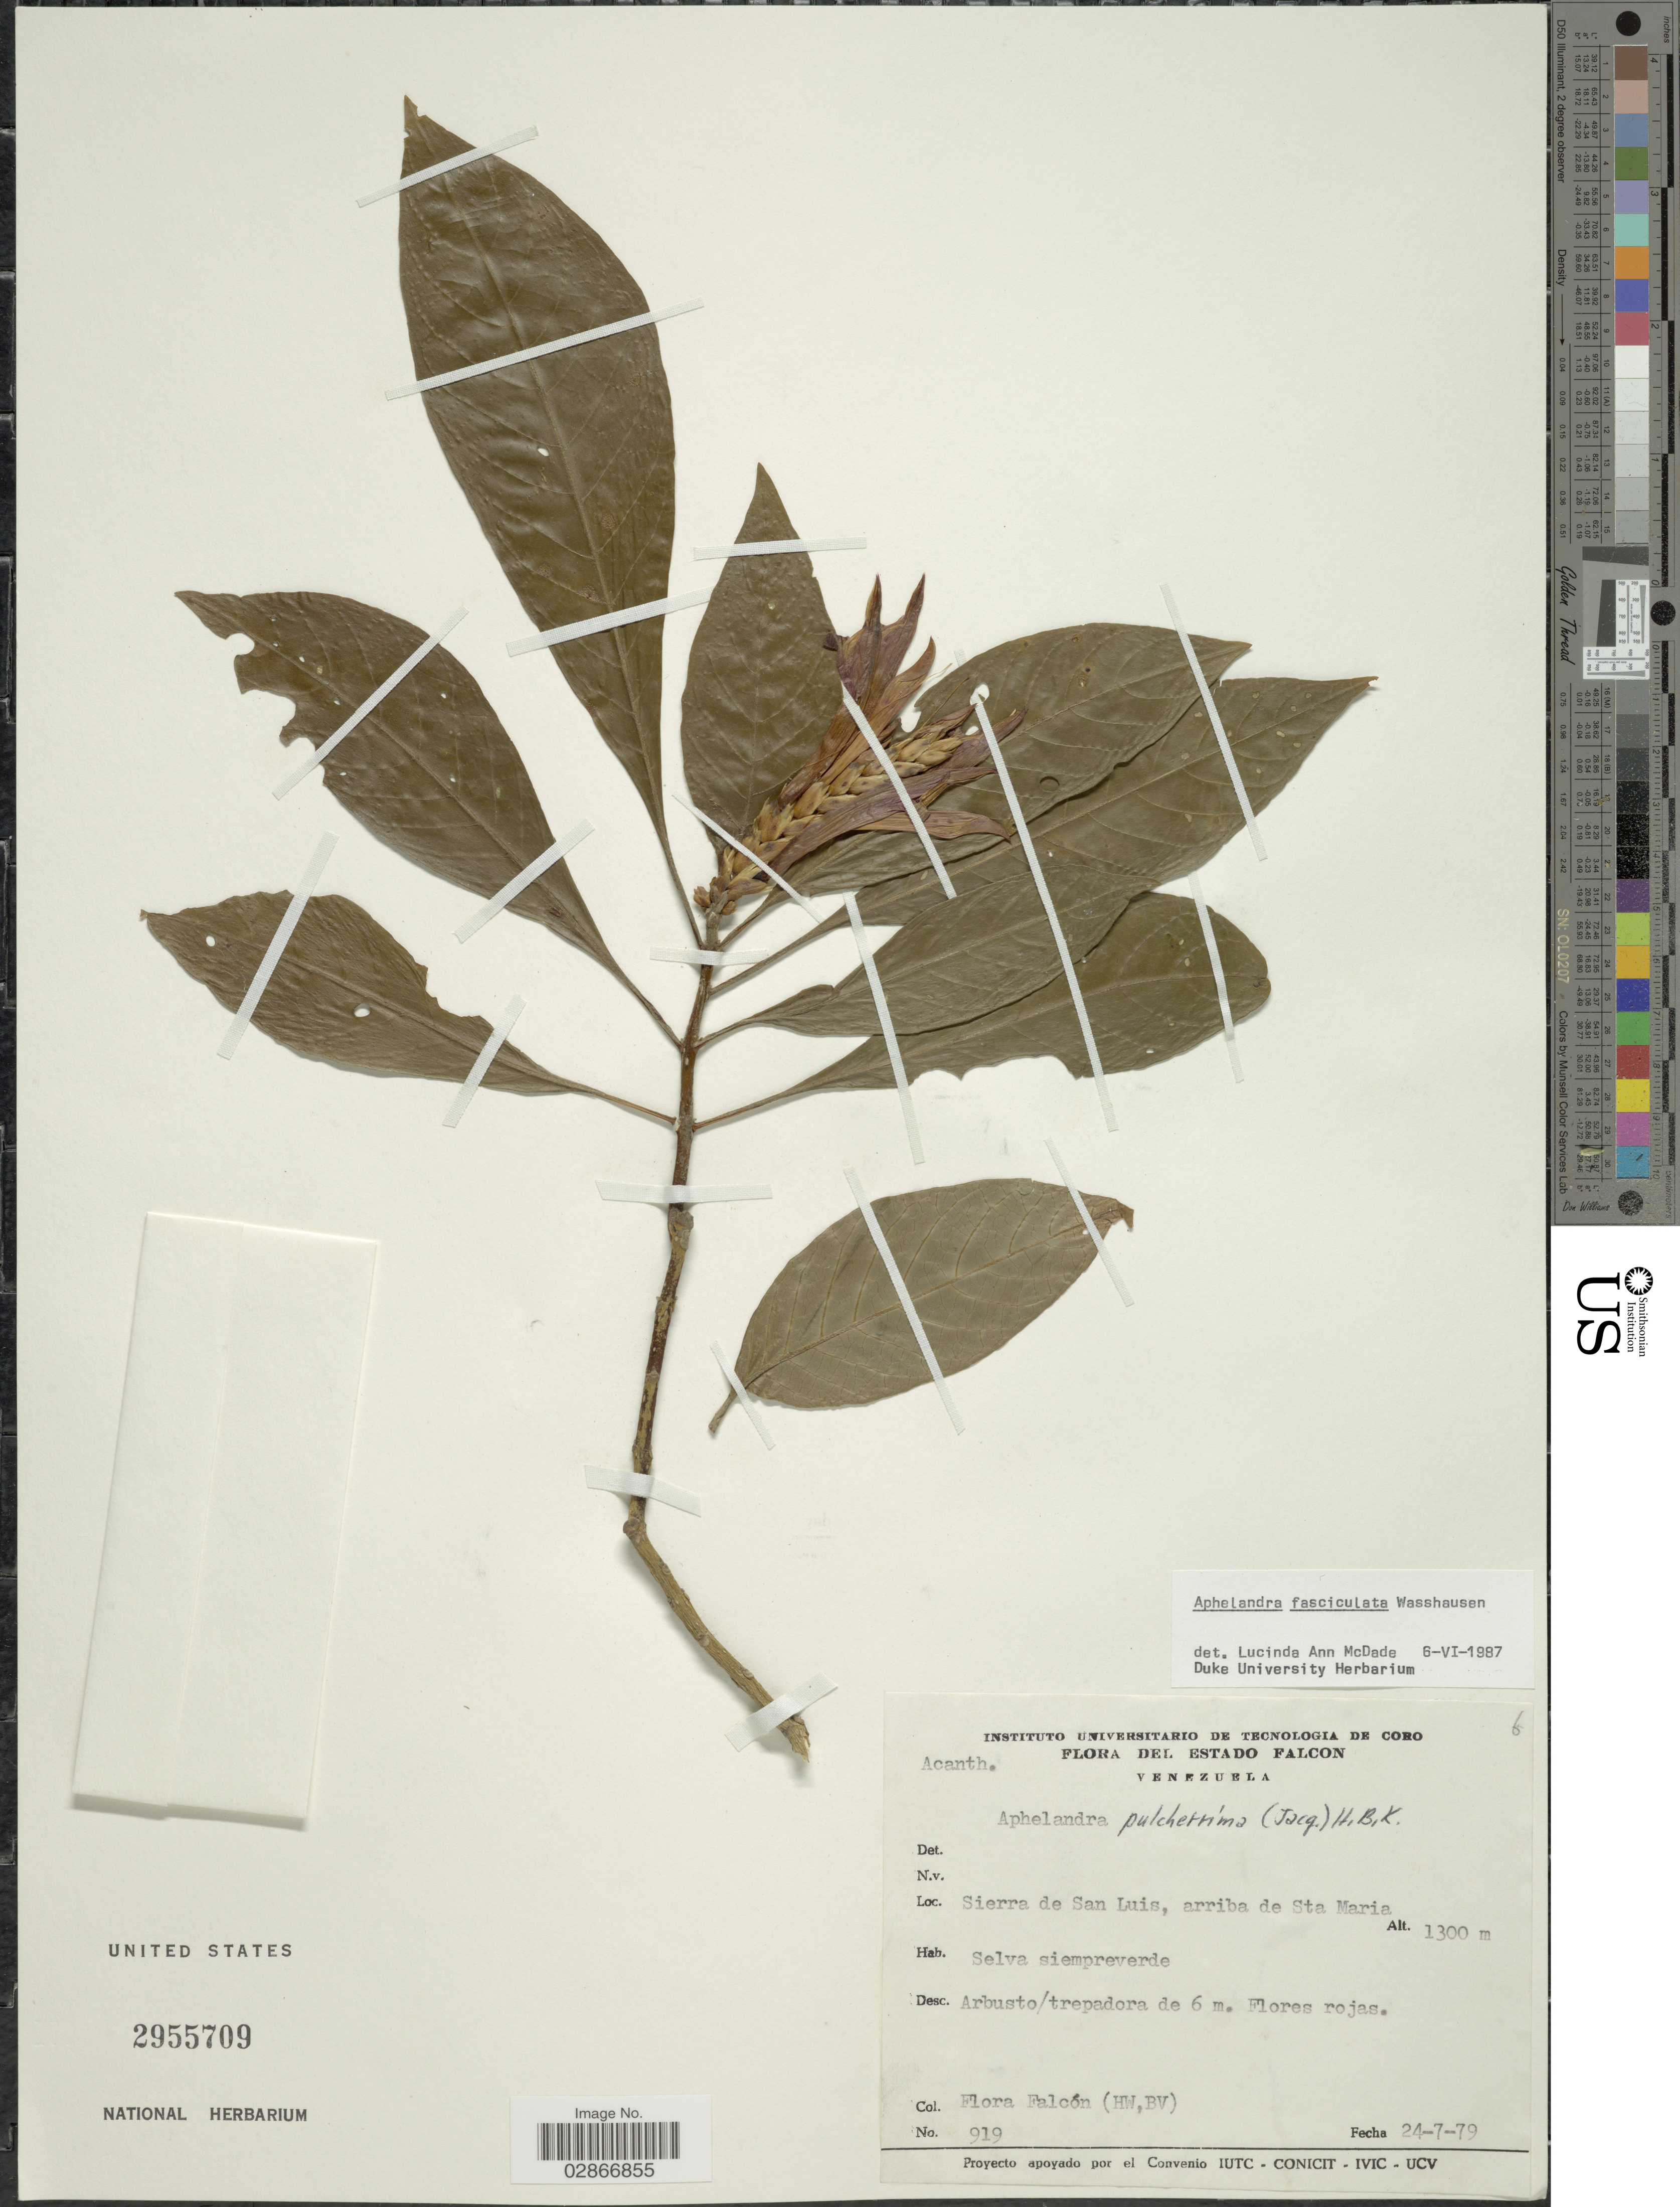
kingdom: Plantae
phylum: Tracheophyta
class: Magnoliopsida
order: Lamiales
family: Acanthaceae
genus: Aphelandra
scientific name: Aphelandra fasciculata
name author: Wassh.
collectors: Flora Falcón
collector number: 919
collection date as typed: Transcribed d/m/y: 24/7/79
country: Venezuela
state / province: Falcón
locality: Sierra de San Luis, arriba de Sta Maria.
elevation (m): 1300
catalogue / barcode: US 2955709